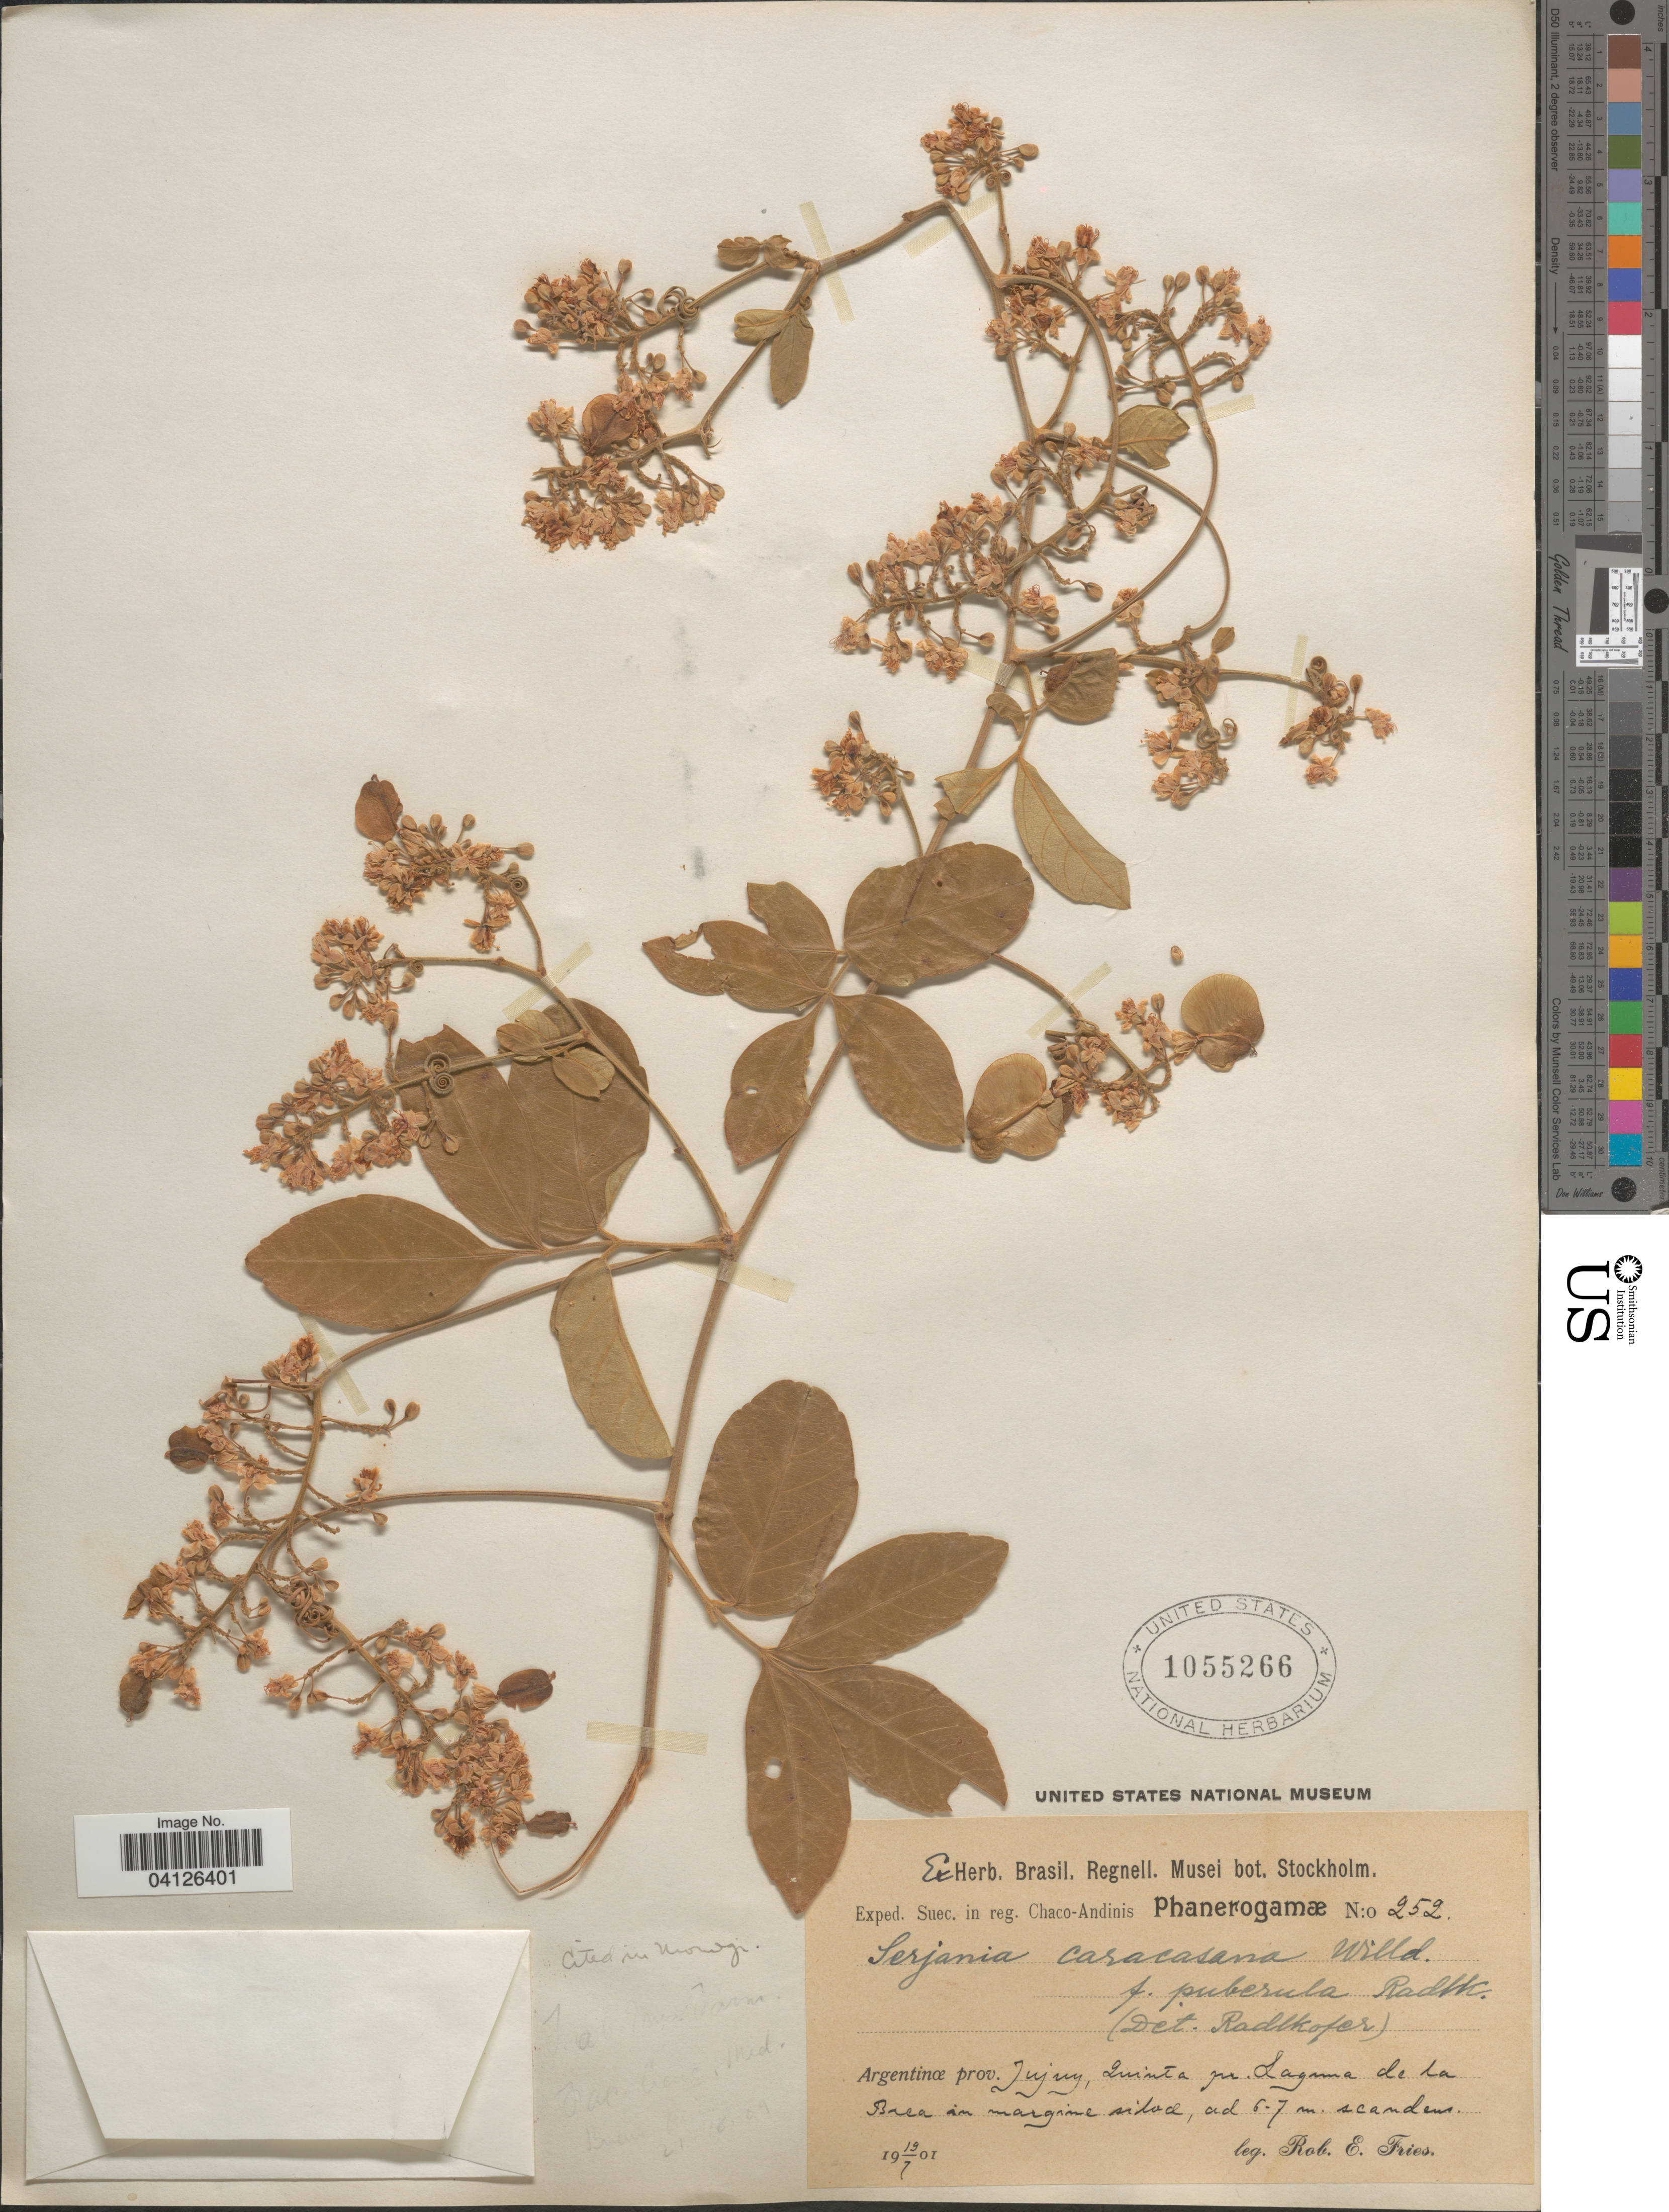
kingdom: Plantae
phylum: Tracheophyta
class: Magnoliopsida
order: Sapindales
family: Sapindaceae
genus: Serjania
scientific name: Serjania caracasana f. puberula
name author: Radlk.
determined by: Acevedo-Rodriguez, P., (US), Smithsonian Institution - National Museum of Natural History (UNITED STATES)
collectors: R. E. Fries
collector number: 252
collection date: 1901-07-19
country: Argentina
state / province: Jujuy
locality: Exped. Suec. in reg. Chaco-Andinis. Quinta pr. Laguna de La Brea in margime silvæ, ad 6-7 m. scandens.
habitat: In margem silcae, ad 6-7 m scandens.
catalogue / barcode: US 1055266